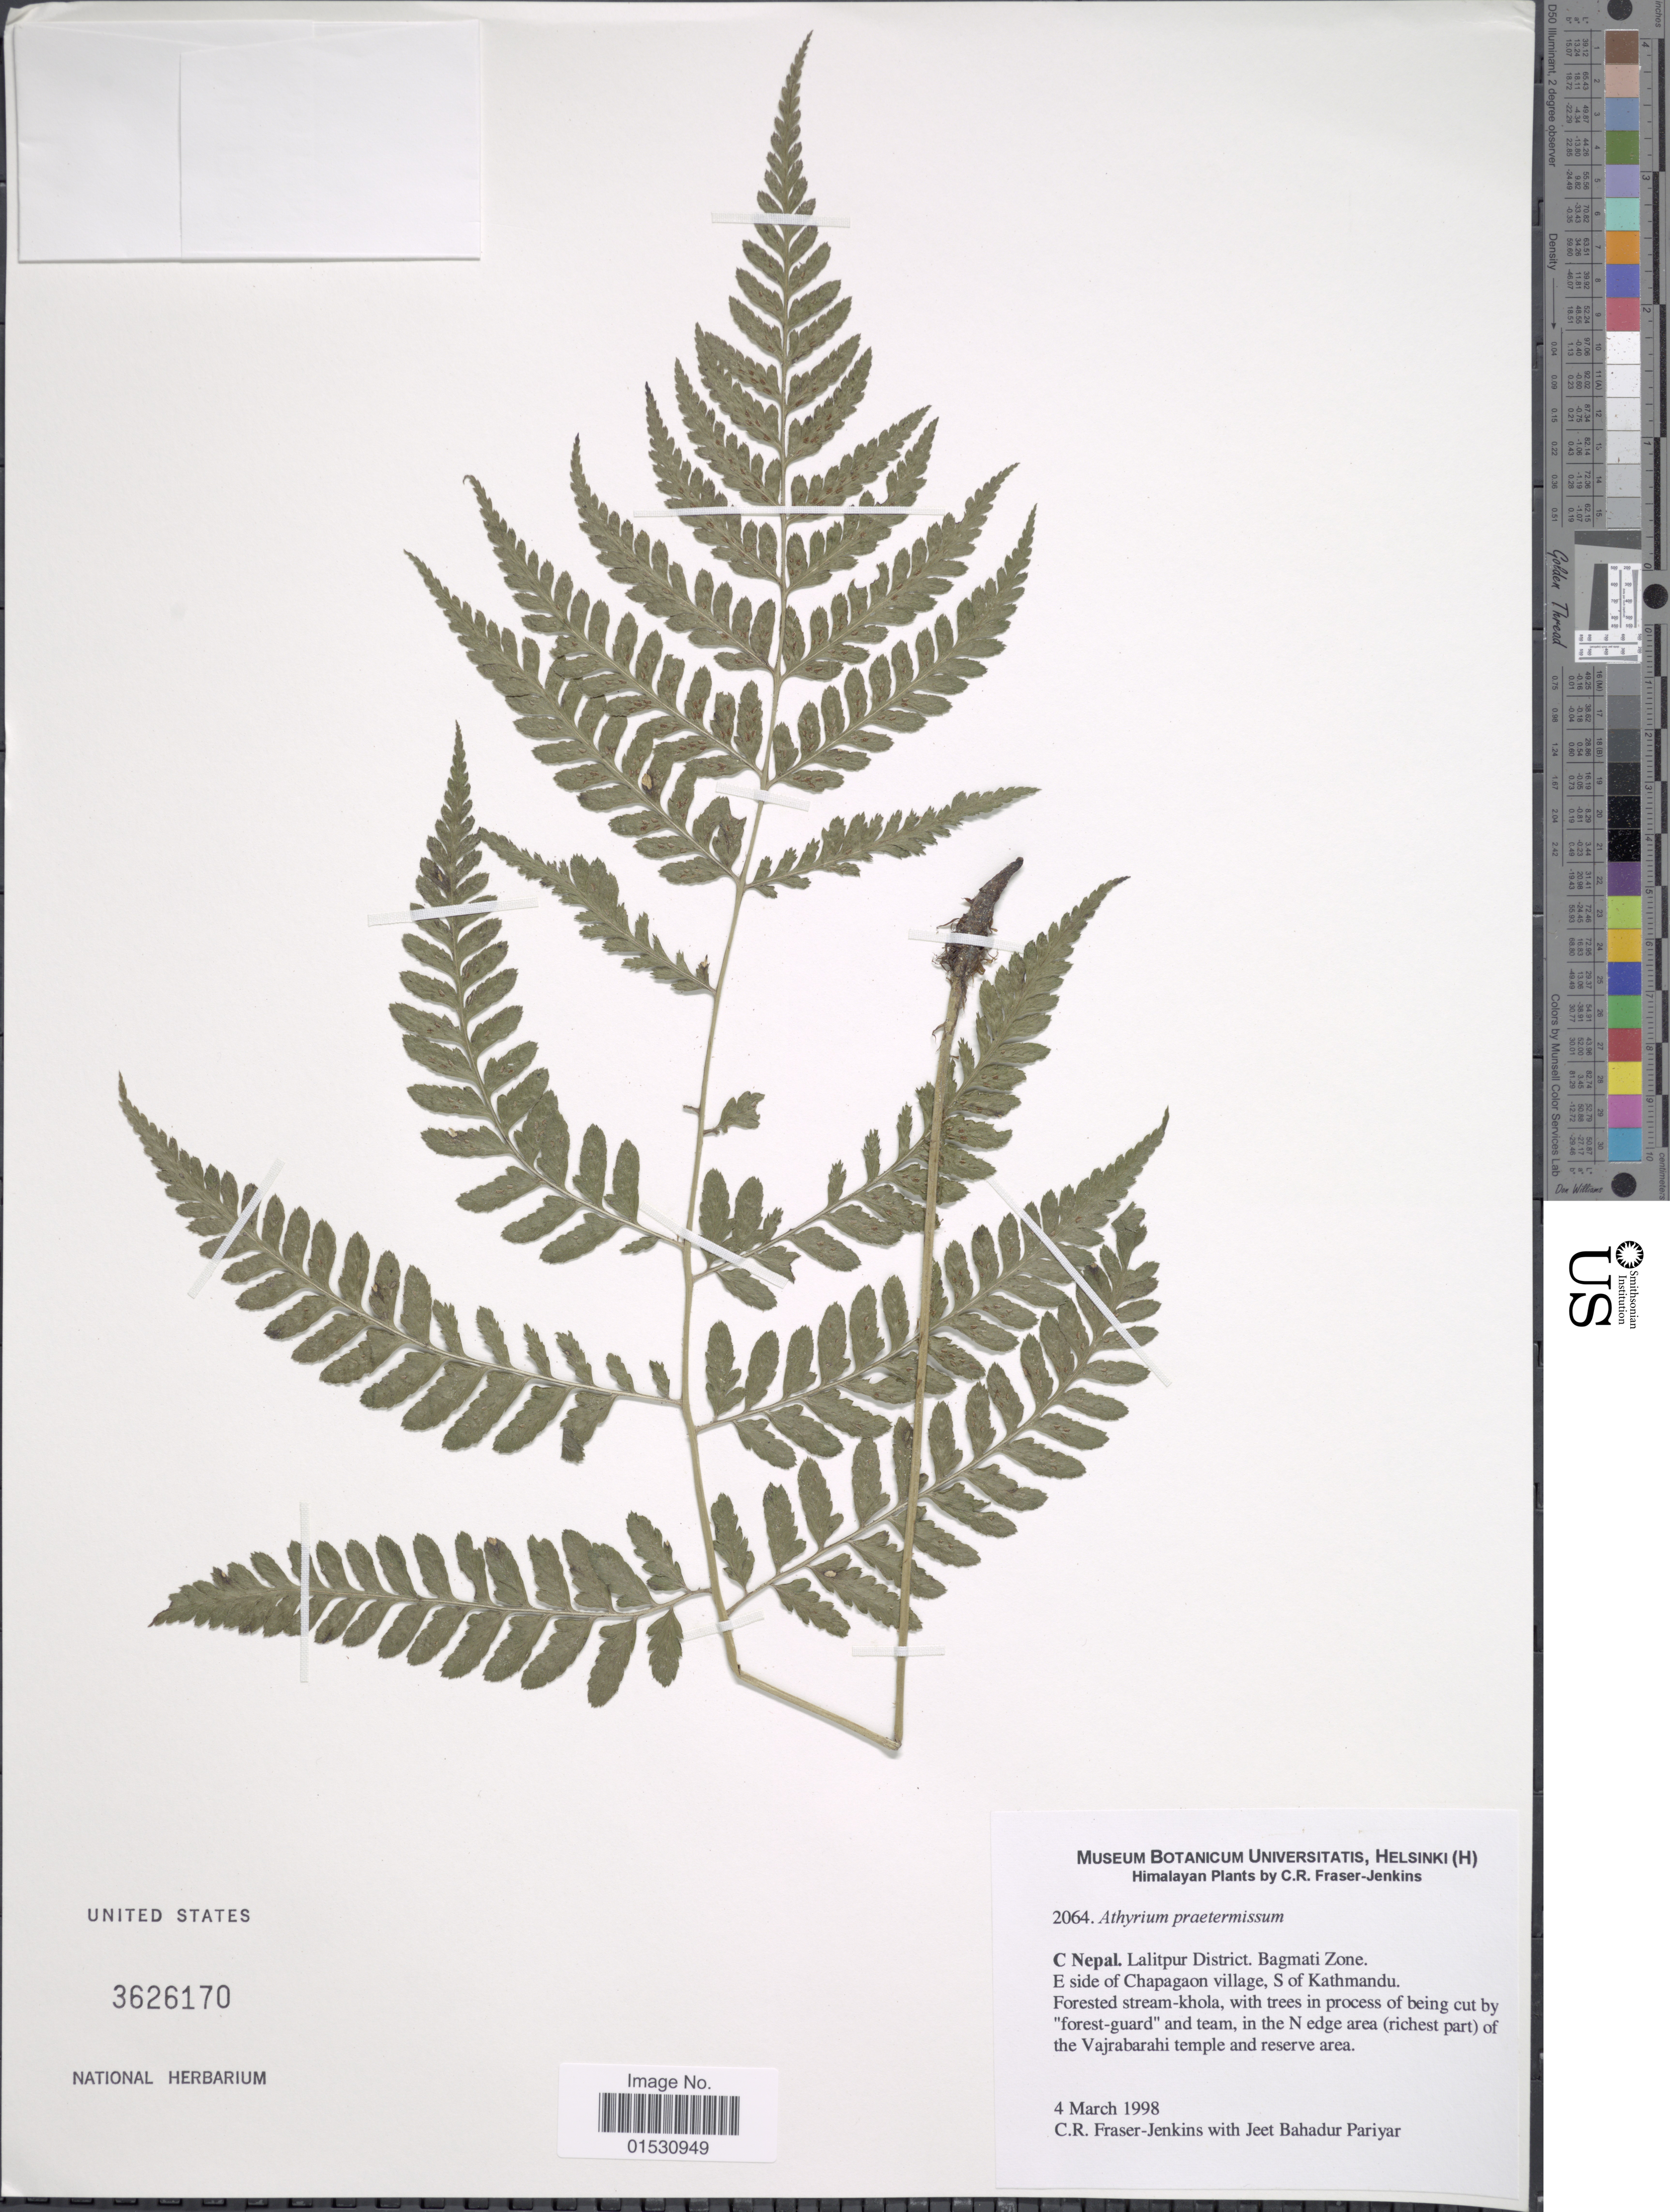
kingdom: Plantae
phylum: Tracheophyta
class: Polypodiopsida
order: Polypodiales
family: Athyriaceae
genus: Athyrium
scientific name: Athyrium praetermissum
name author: Sledge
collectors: C. R. Fraser-Jenkins & J. Pariyar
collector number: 2064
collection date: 1998-03-04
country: Nepal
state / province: Bagmati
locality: Himalayan. C Nepal. Lalitpur District, Bagmati Zone. E side of Chapagaon village, S of Kathmandu. In the N edge area (richest part) of the Vajrabarahi temple and reserve area.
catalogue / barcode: US 3626170